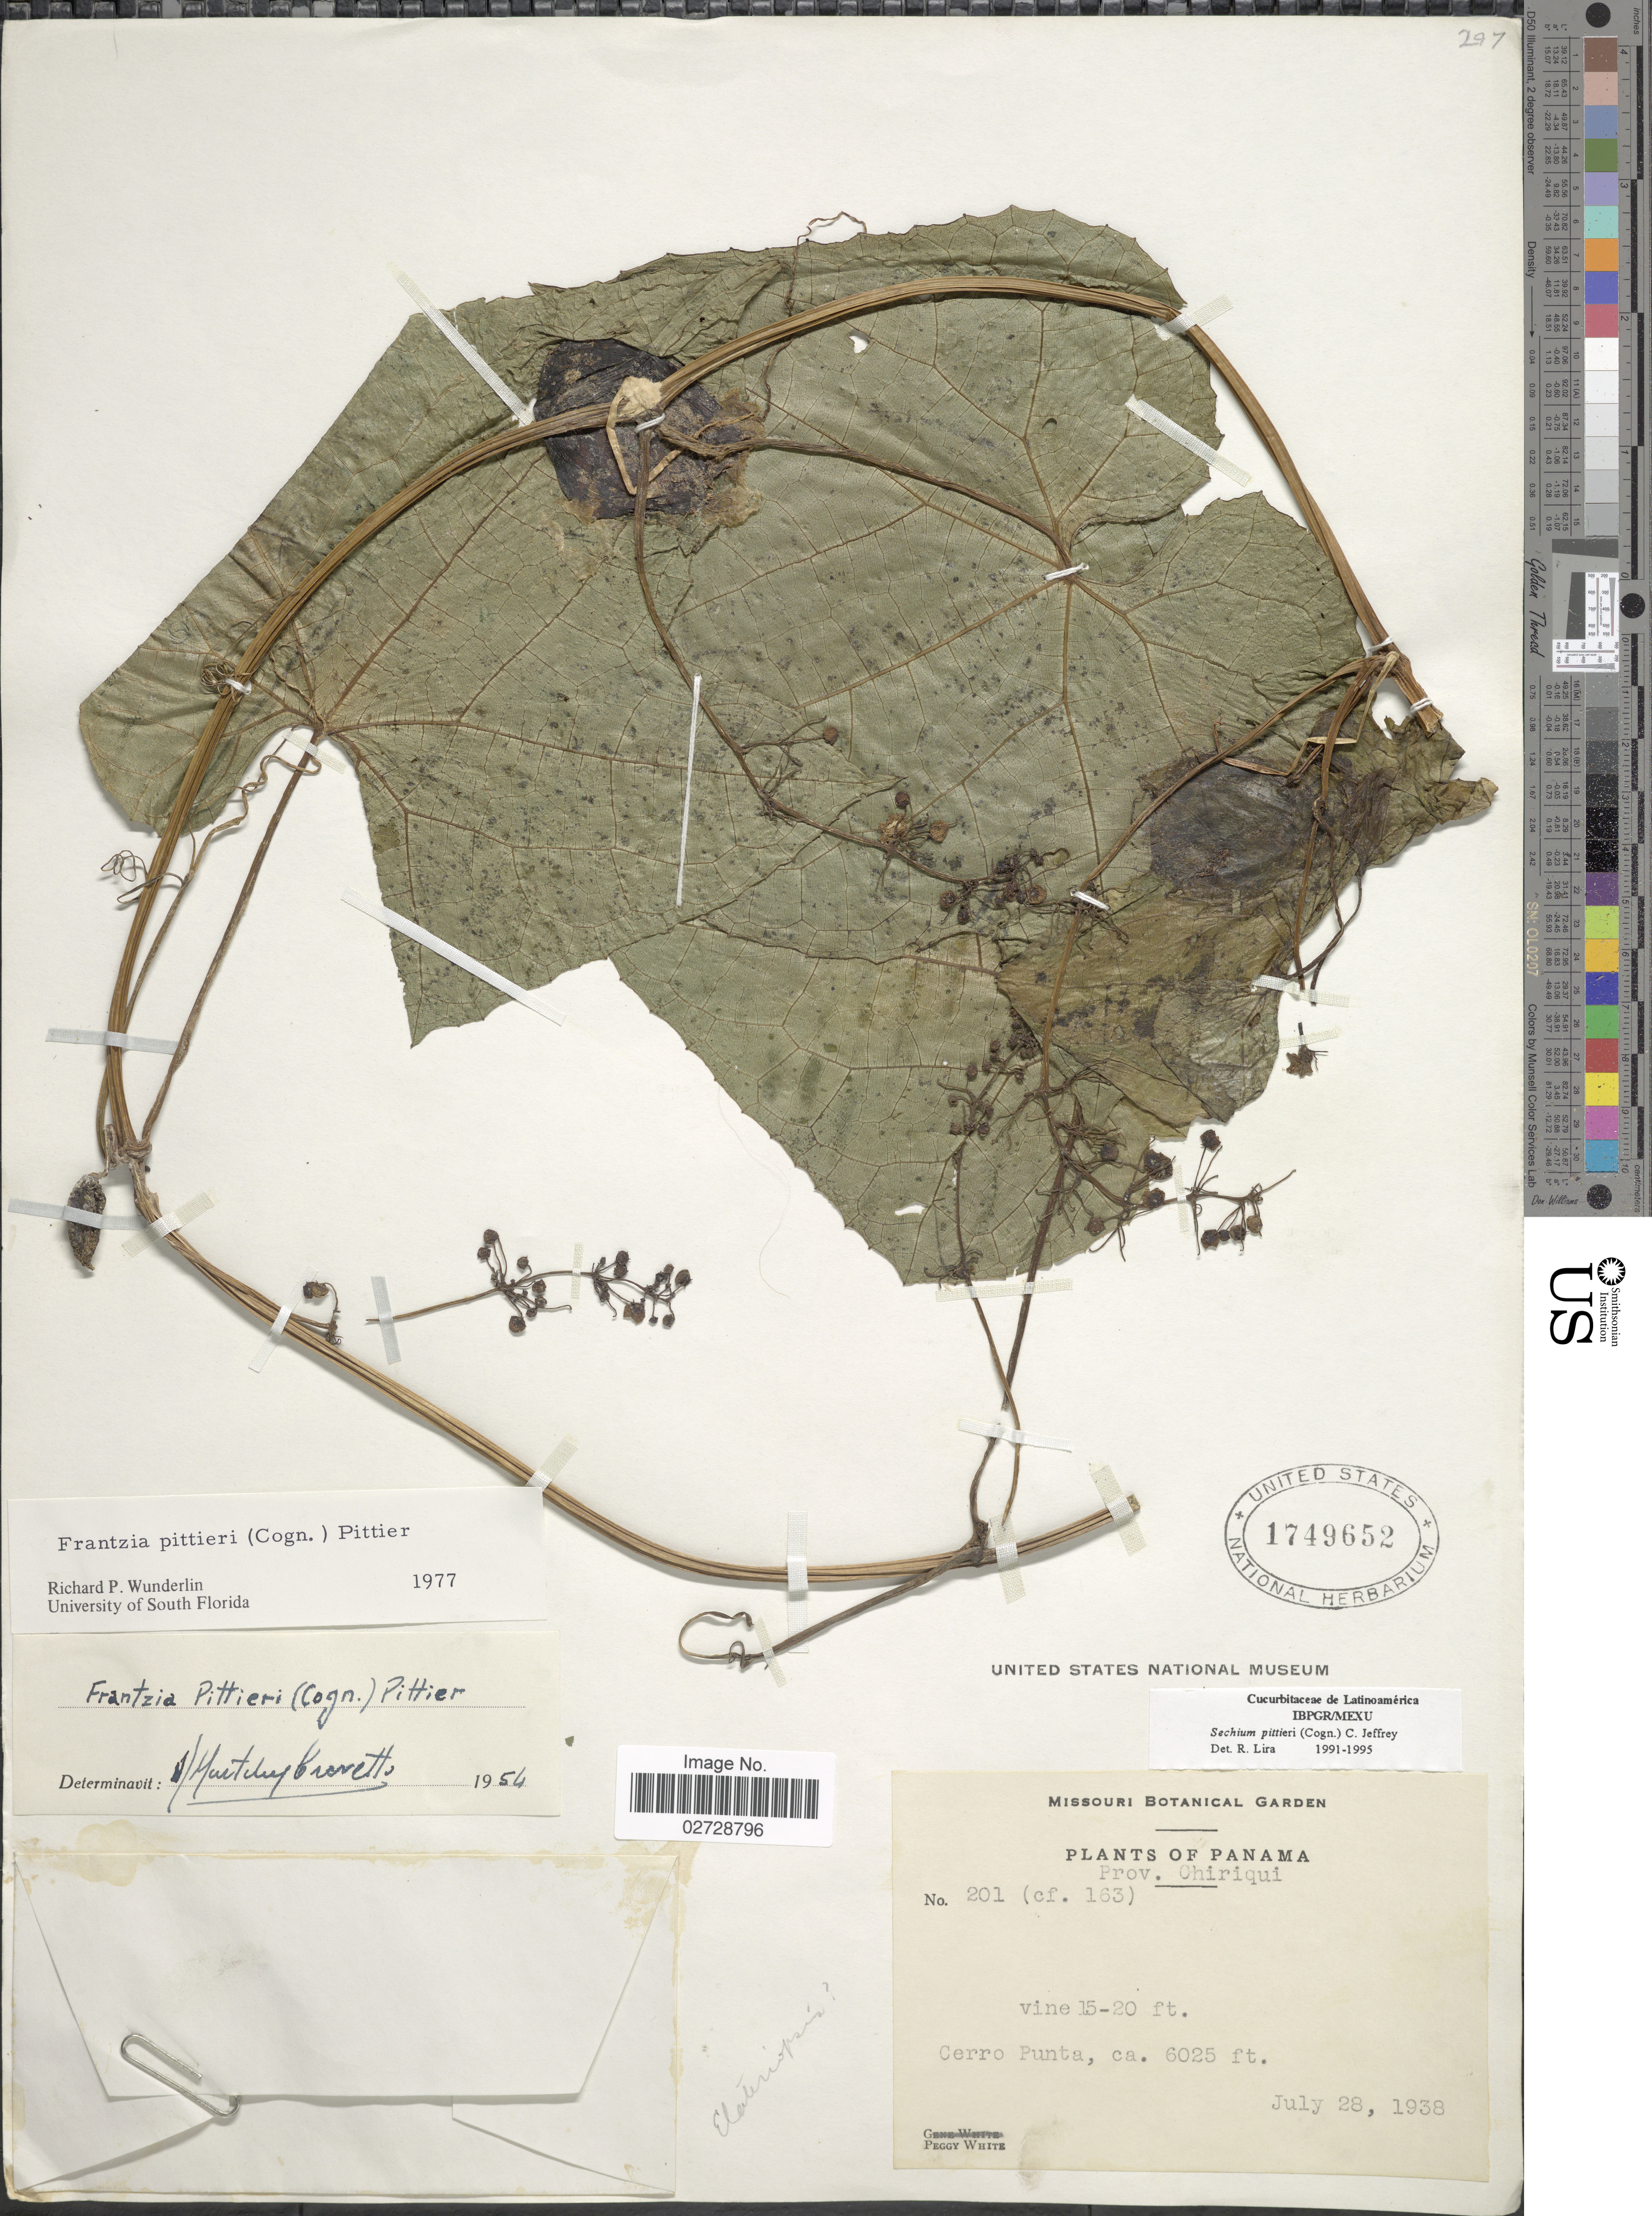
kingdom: Plantae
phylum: Tracheophyta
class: Magnoliopsida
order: Cucurbitales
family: Cucurbitaceae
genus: Sechium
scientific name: Sechium pittieri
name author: (Cogn.) C. Jeffrey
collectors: P. White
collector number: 201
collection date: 1938-07-28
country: Panama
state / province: Chiriqui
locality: Cerro Punta.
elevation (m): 1836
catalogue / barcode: US 1749652